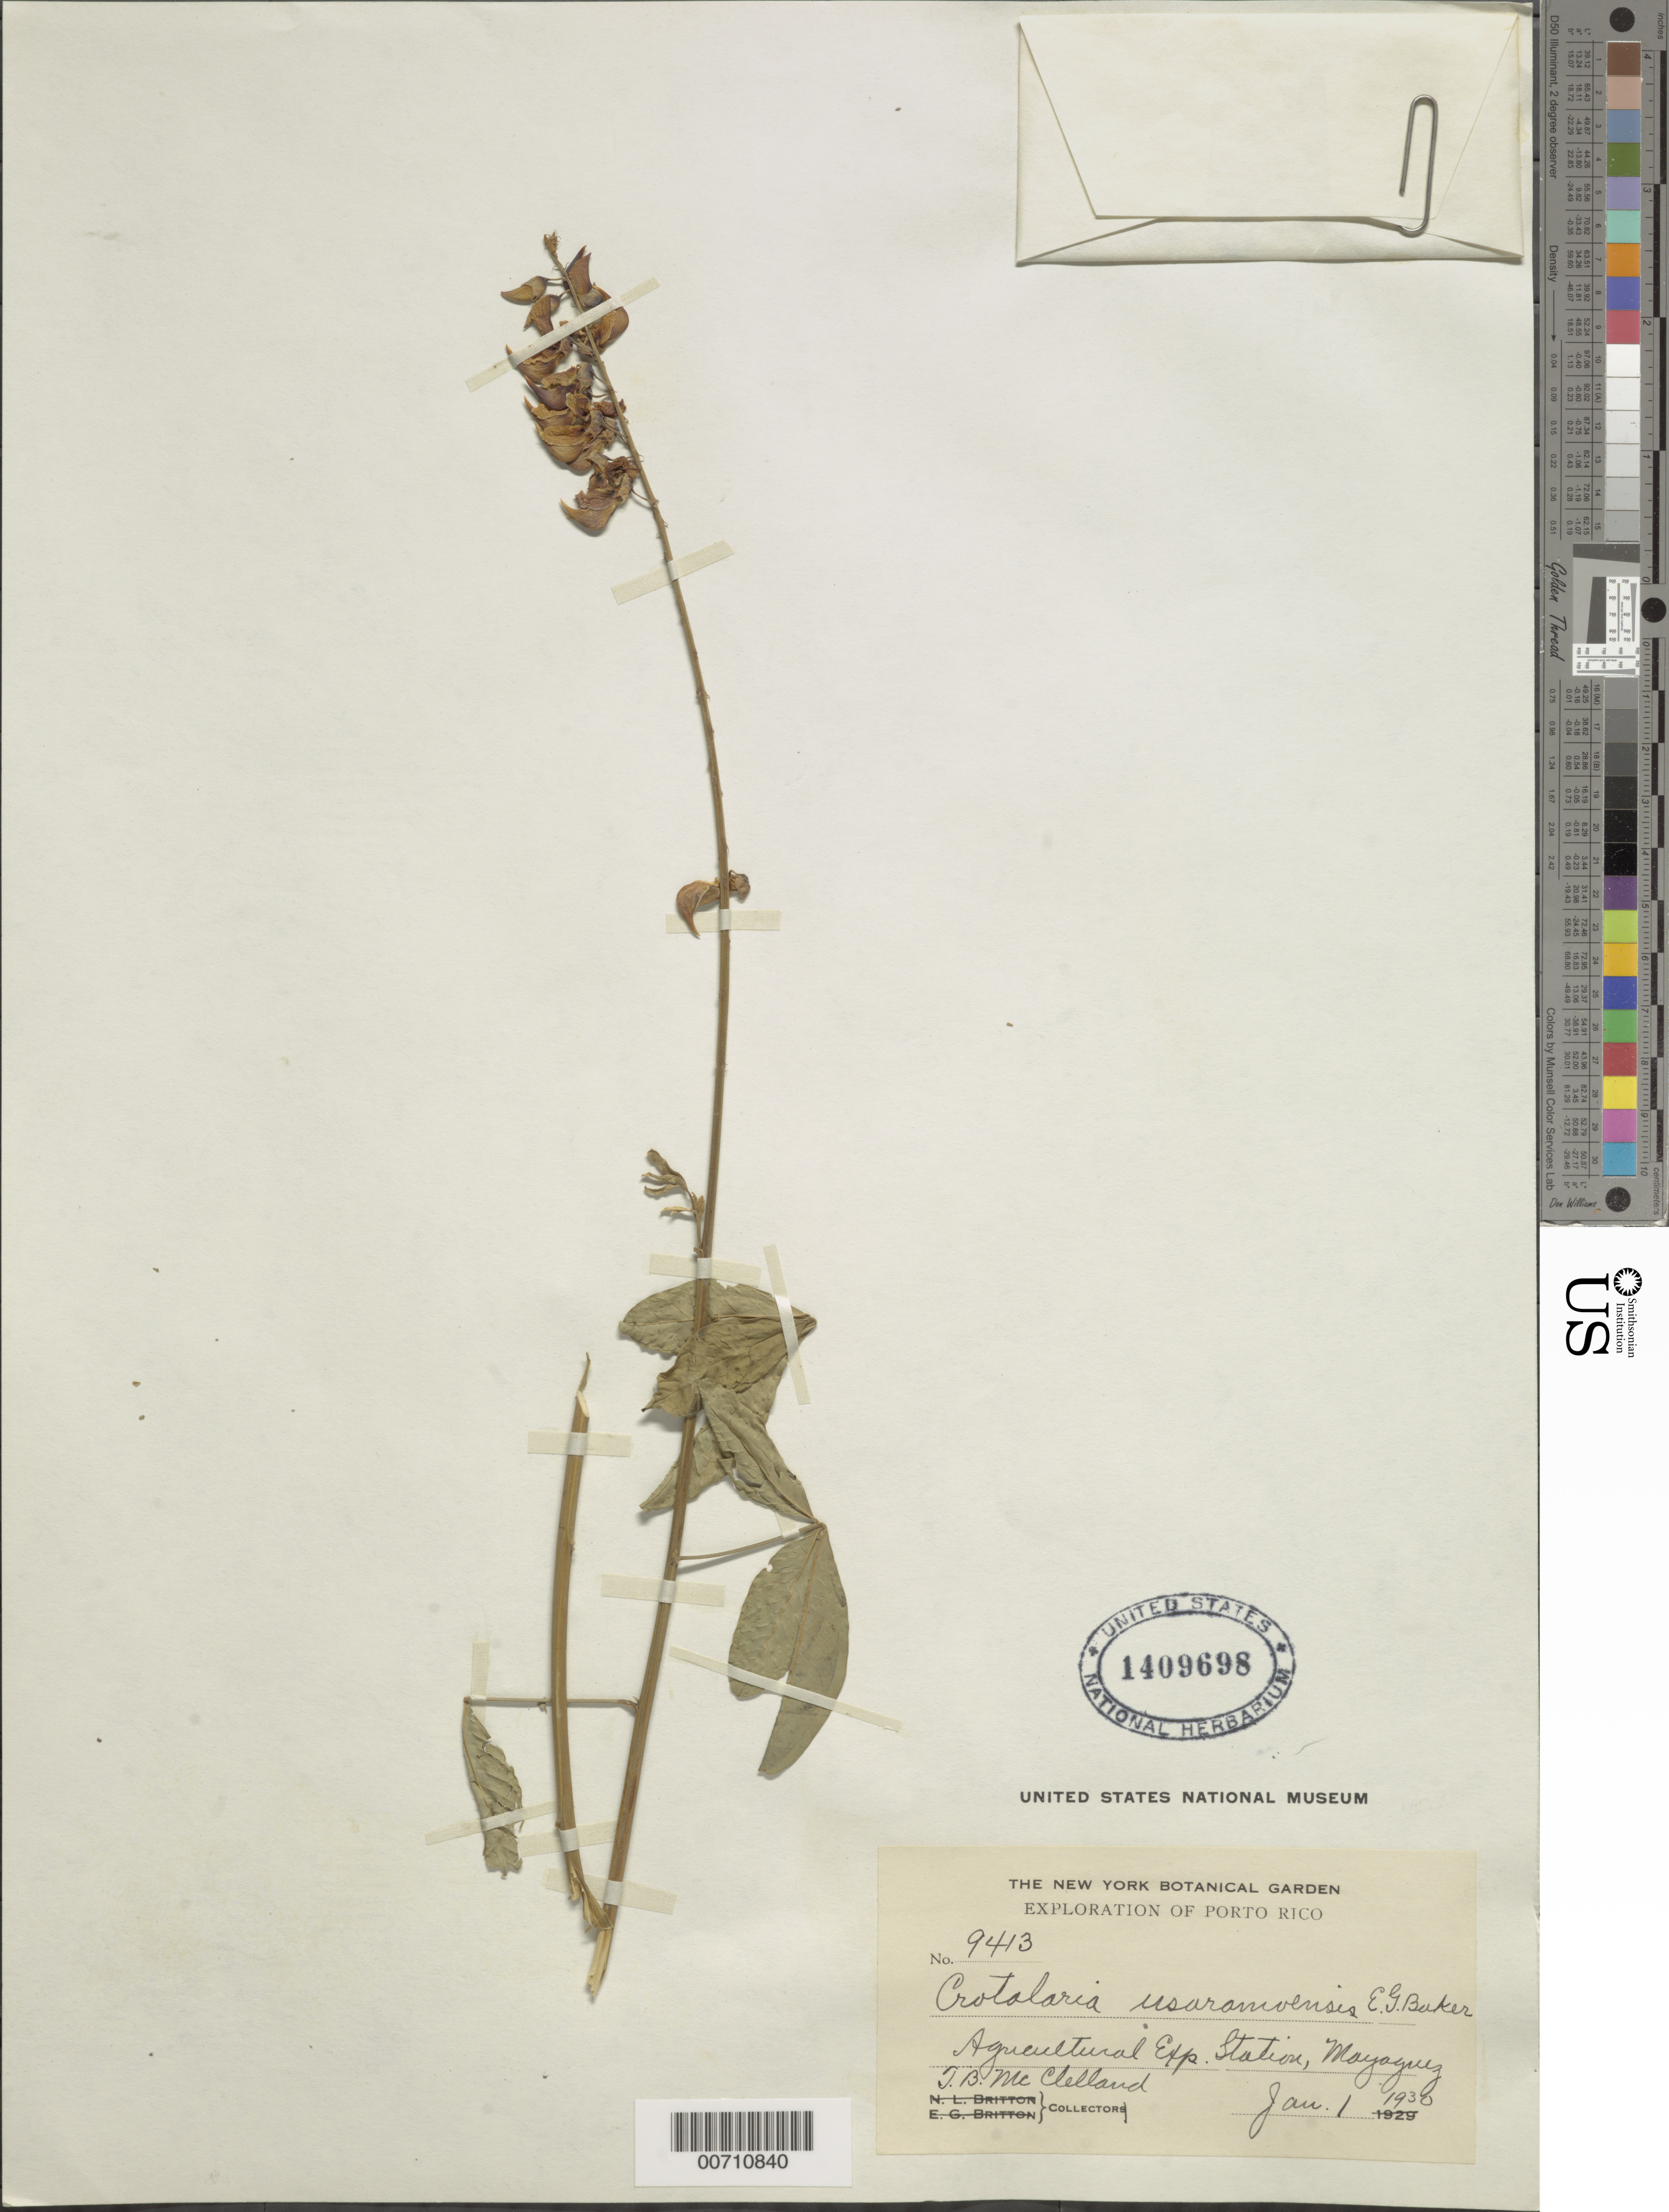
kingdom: Plantae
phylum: Tracheophyta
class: Magnoliopsida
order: Fabales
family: Fabaceae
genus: Crotalaria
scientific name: Crotalaria zanzibarica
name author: Benth.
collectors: J. McClelland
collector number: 9413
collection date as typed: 01 Jan 1930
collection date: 1930-01-01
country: Puerto Rico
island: Greater Antilles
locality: Mayaguez, Agricultural Exp. Station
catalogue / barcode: US 1409698